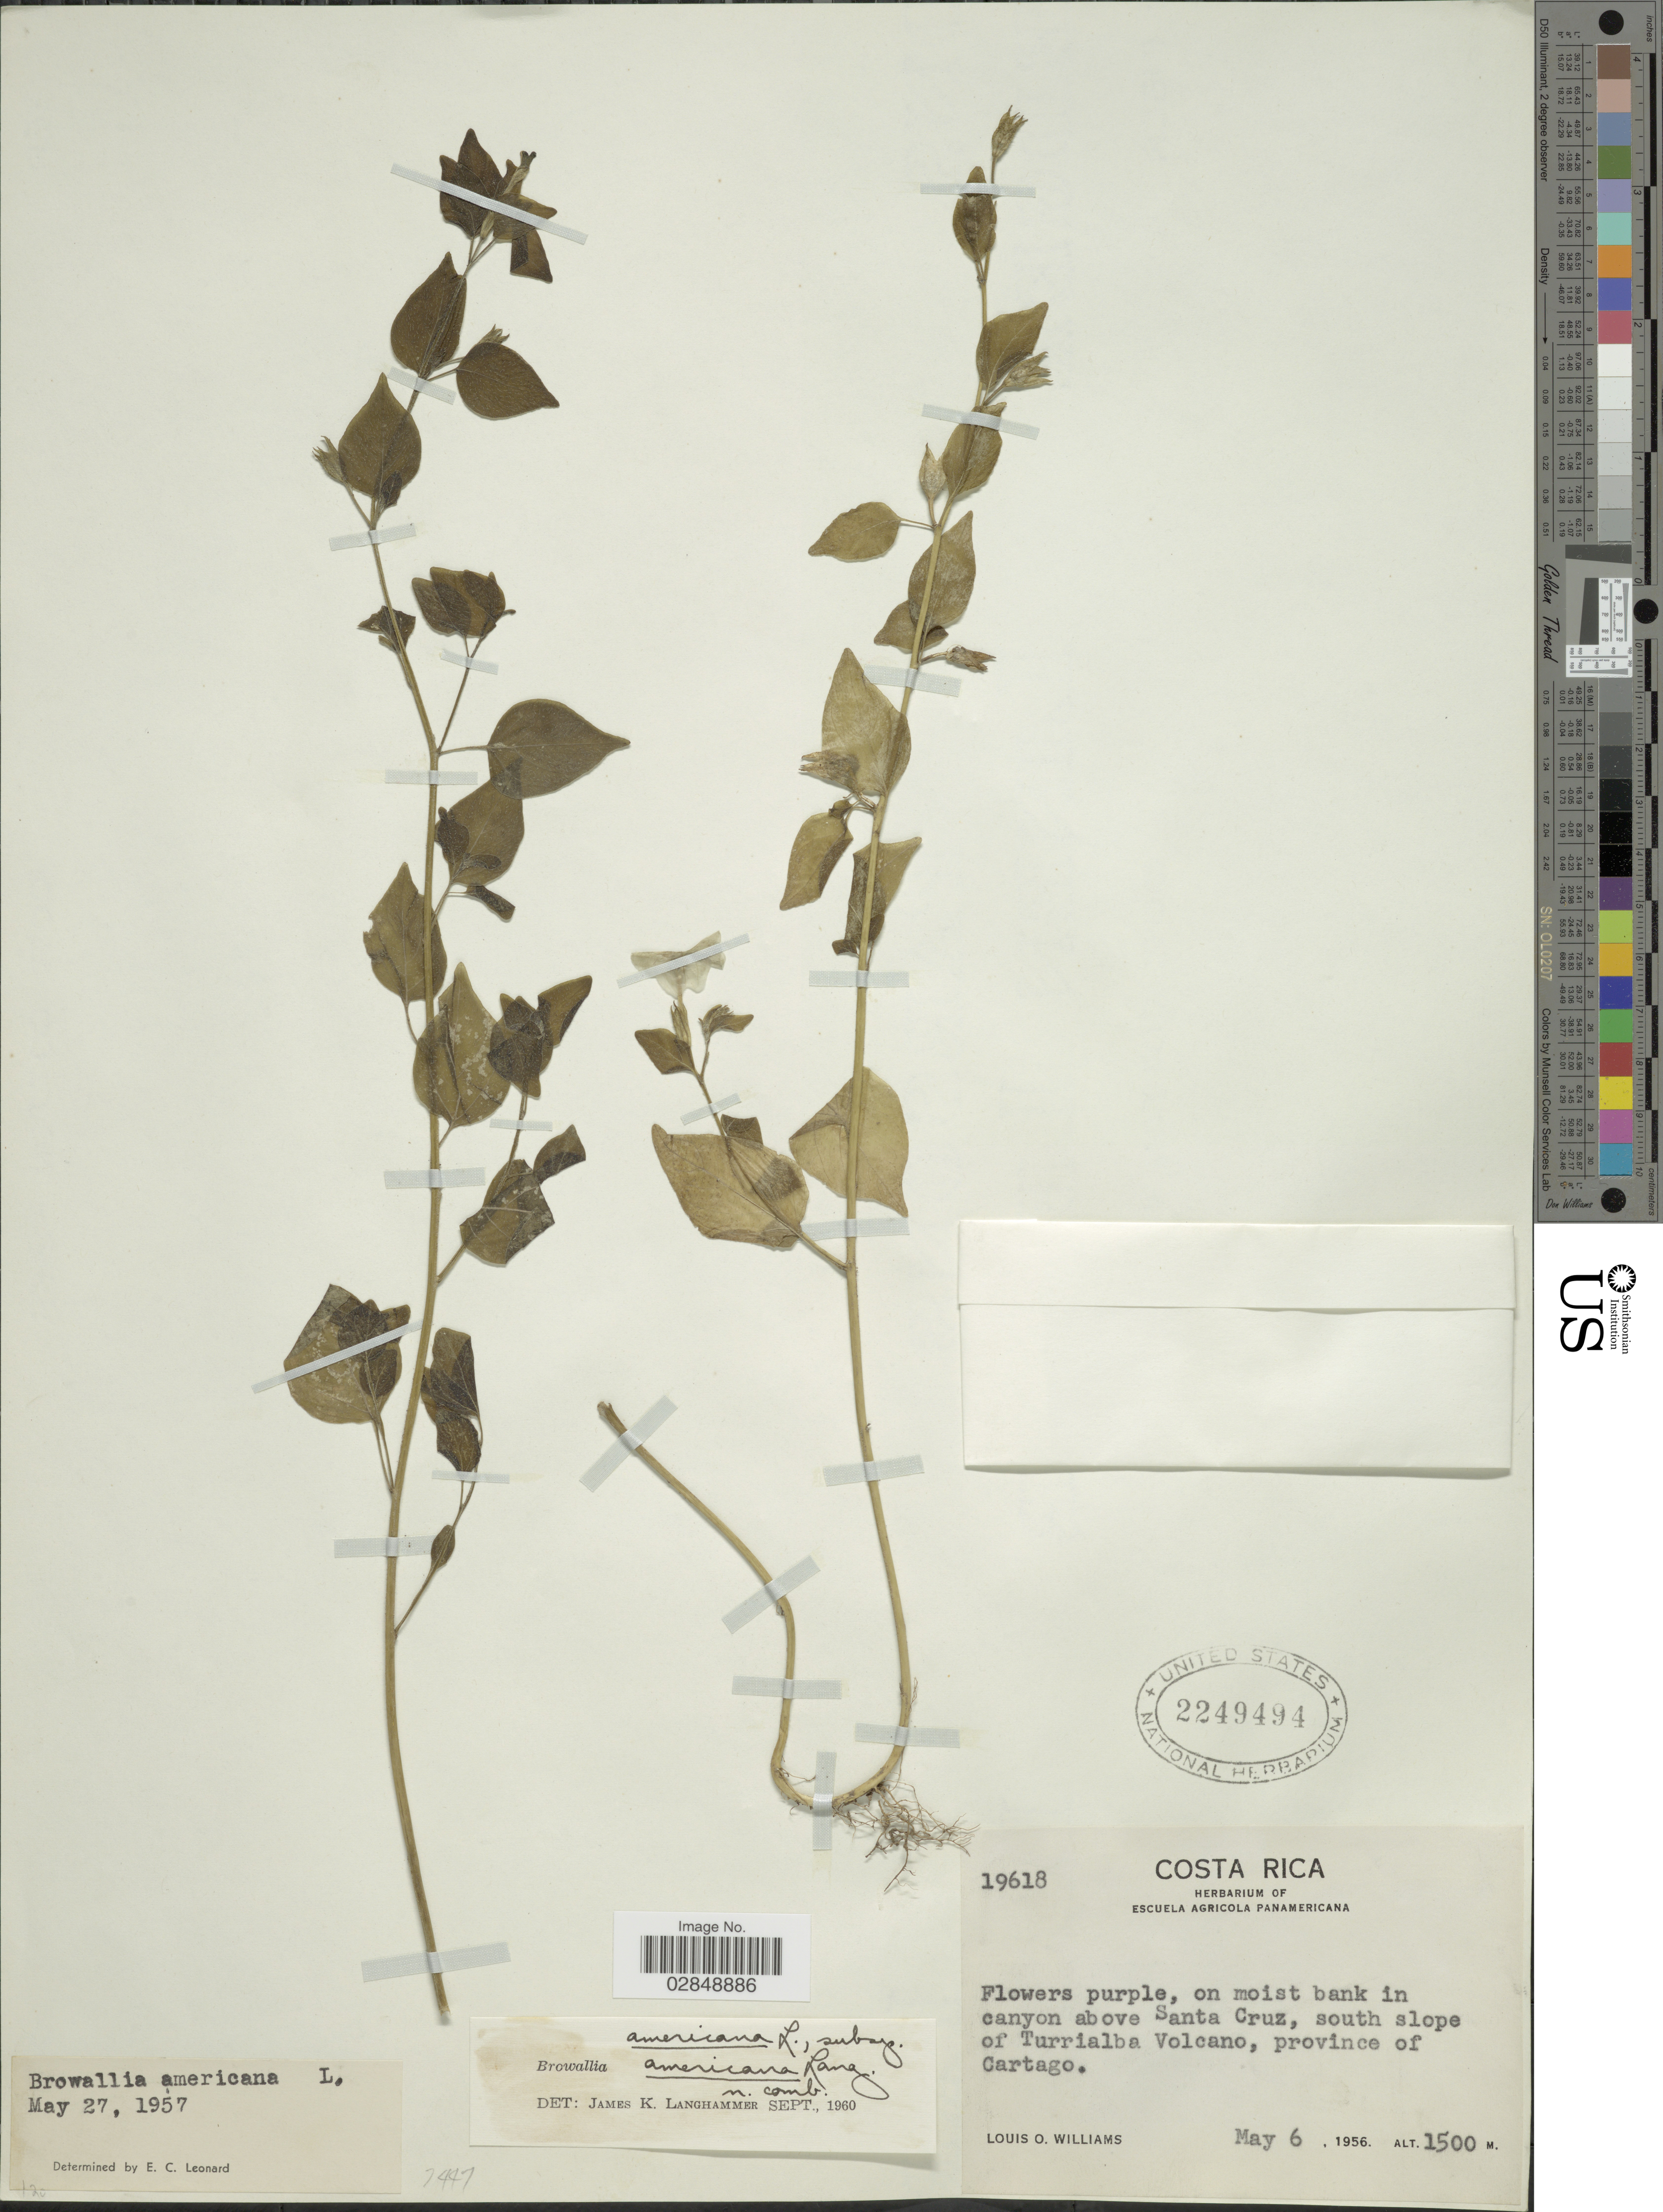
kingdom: Plantae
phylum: Tracheophyta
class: Magnoliopsida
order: Solanales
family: Solanaceae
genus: Browallia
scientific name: Browallia americana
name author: L.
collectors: L. O. Williams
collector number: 19618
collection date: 1956-05-06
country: Costa Rica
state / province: Cartago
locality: On moist bank in canyon above Santa Cruz, south slope of Turrialba Volcano.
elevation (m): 1500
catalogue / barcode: US 2249494